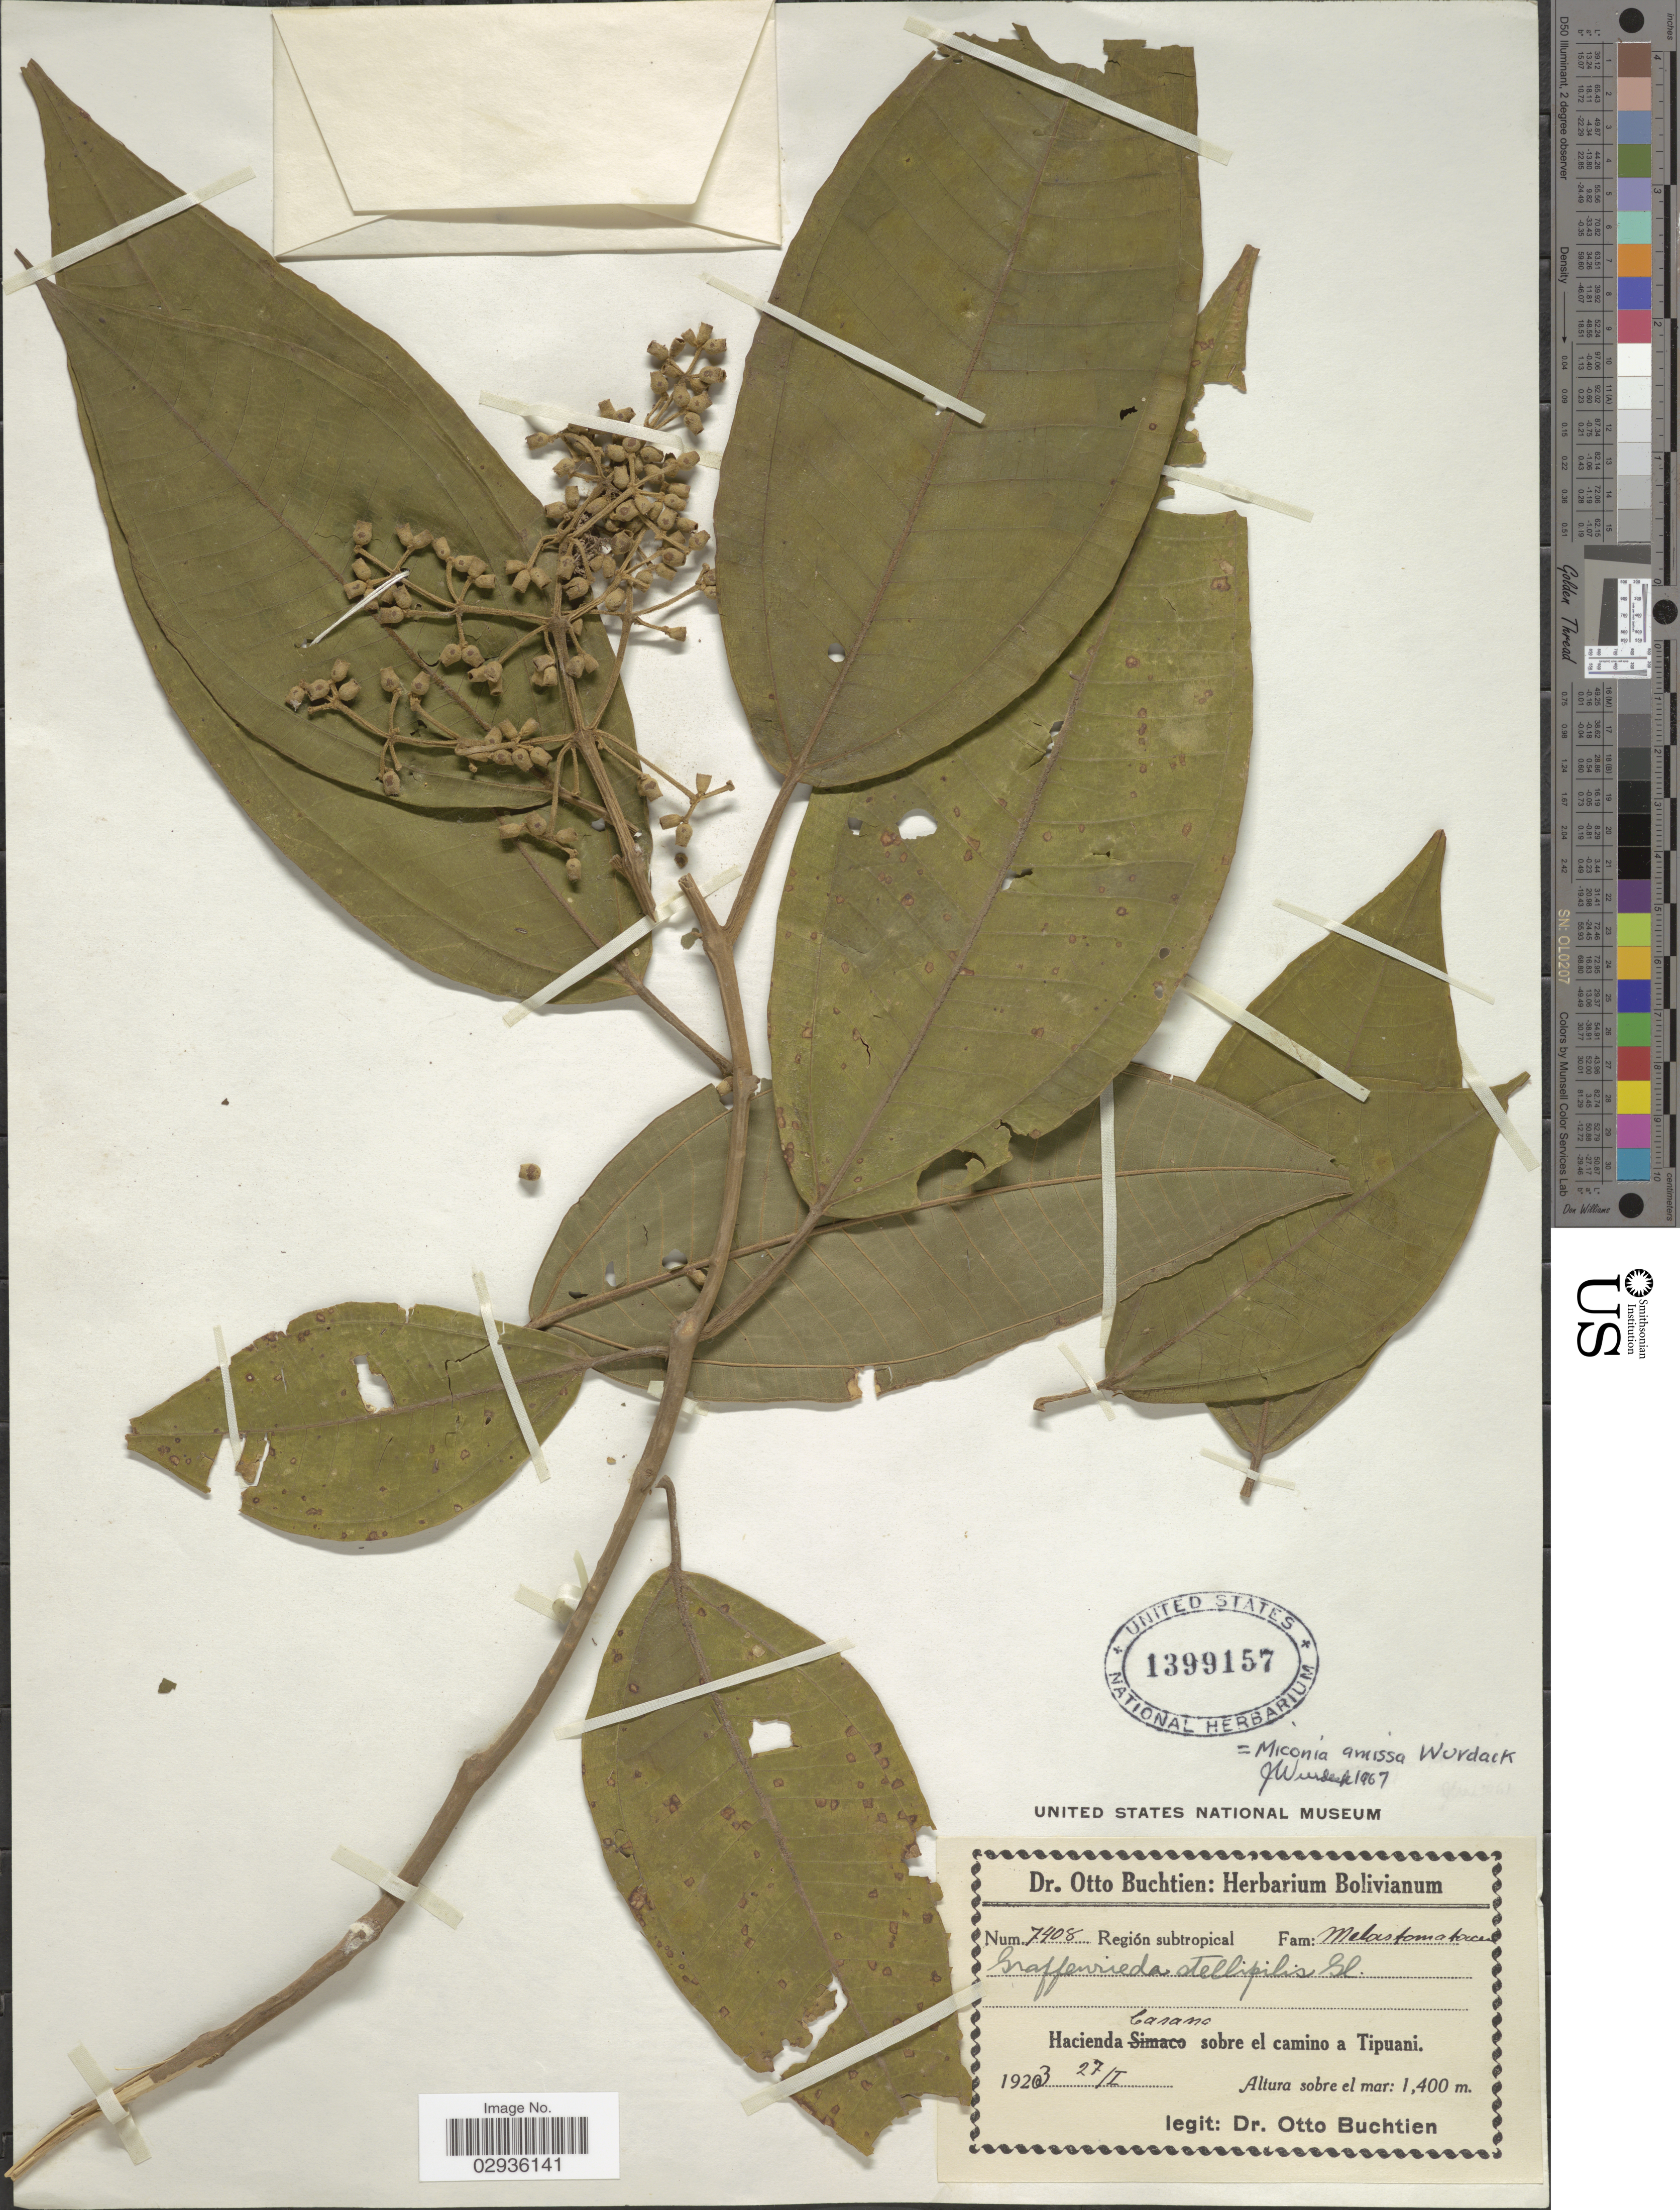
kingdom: Plantae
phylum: Tracheophyta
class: Magnoliopsida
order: Myrtales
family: Melastomataceae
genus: Miconia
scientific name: Miconia amissa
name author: Wurdack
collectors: O. Buchtien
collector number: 7408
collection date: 1923-01-27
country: Bolivia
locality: Región subtropical. Hacienda Casana sobre el camino a Tipuani.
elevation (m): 1400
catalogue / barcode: US 1399157